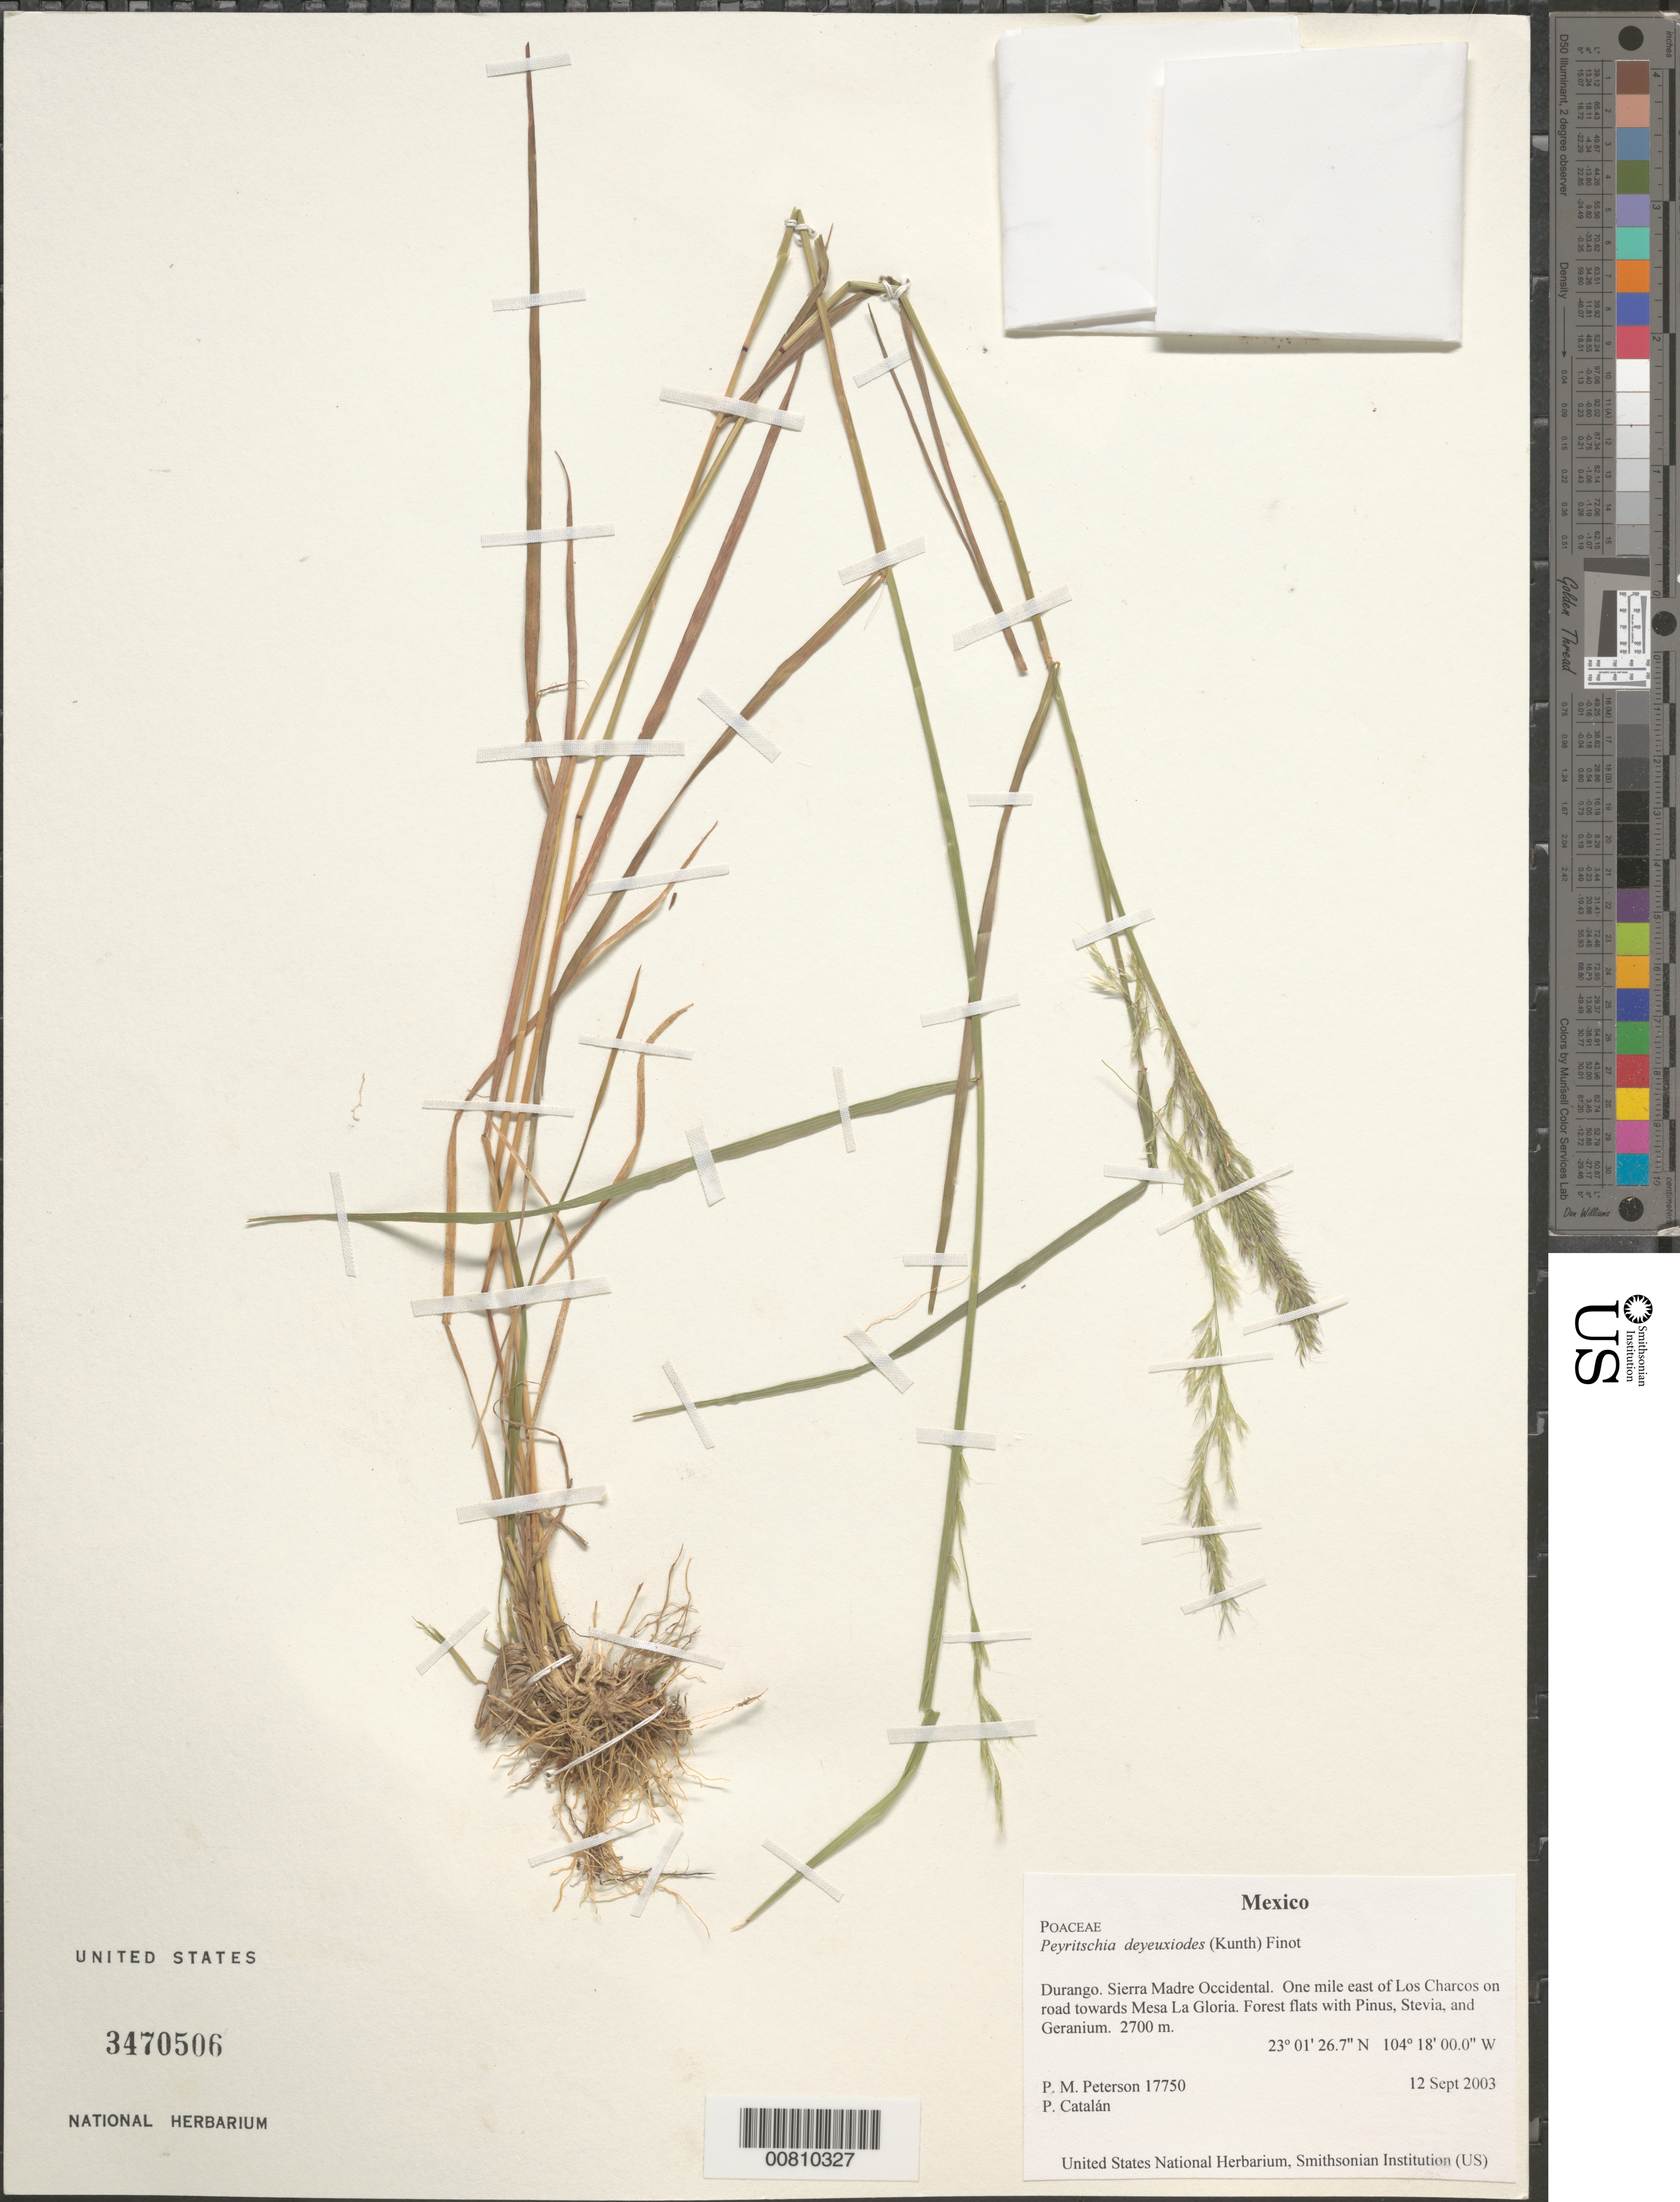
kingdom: Plantae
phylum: Tracheophyta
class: Liliopsida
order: Poales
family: Poaceae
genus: Peyritschia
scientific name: Peyritschia deyeuxioides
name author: (Kunth) Finot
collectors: P. M. Peterson & F. Sánchez Alvarado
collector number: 17750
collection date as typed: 12 Sep 2003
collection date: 2003-09-12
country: Mexico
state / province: Durango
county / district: Sierra Madre Occidental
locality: One mile east of Los Charcos on road towards Mesa La Gloria. Forest flats with Pinus, Stevia, and Geranium.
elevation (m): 2700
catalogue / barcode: US 3470506